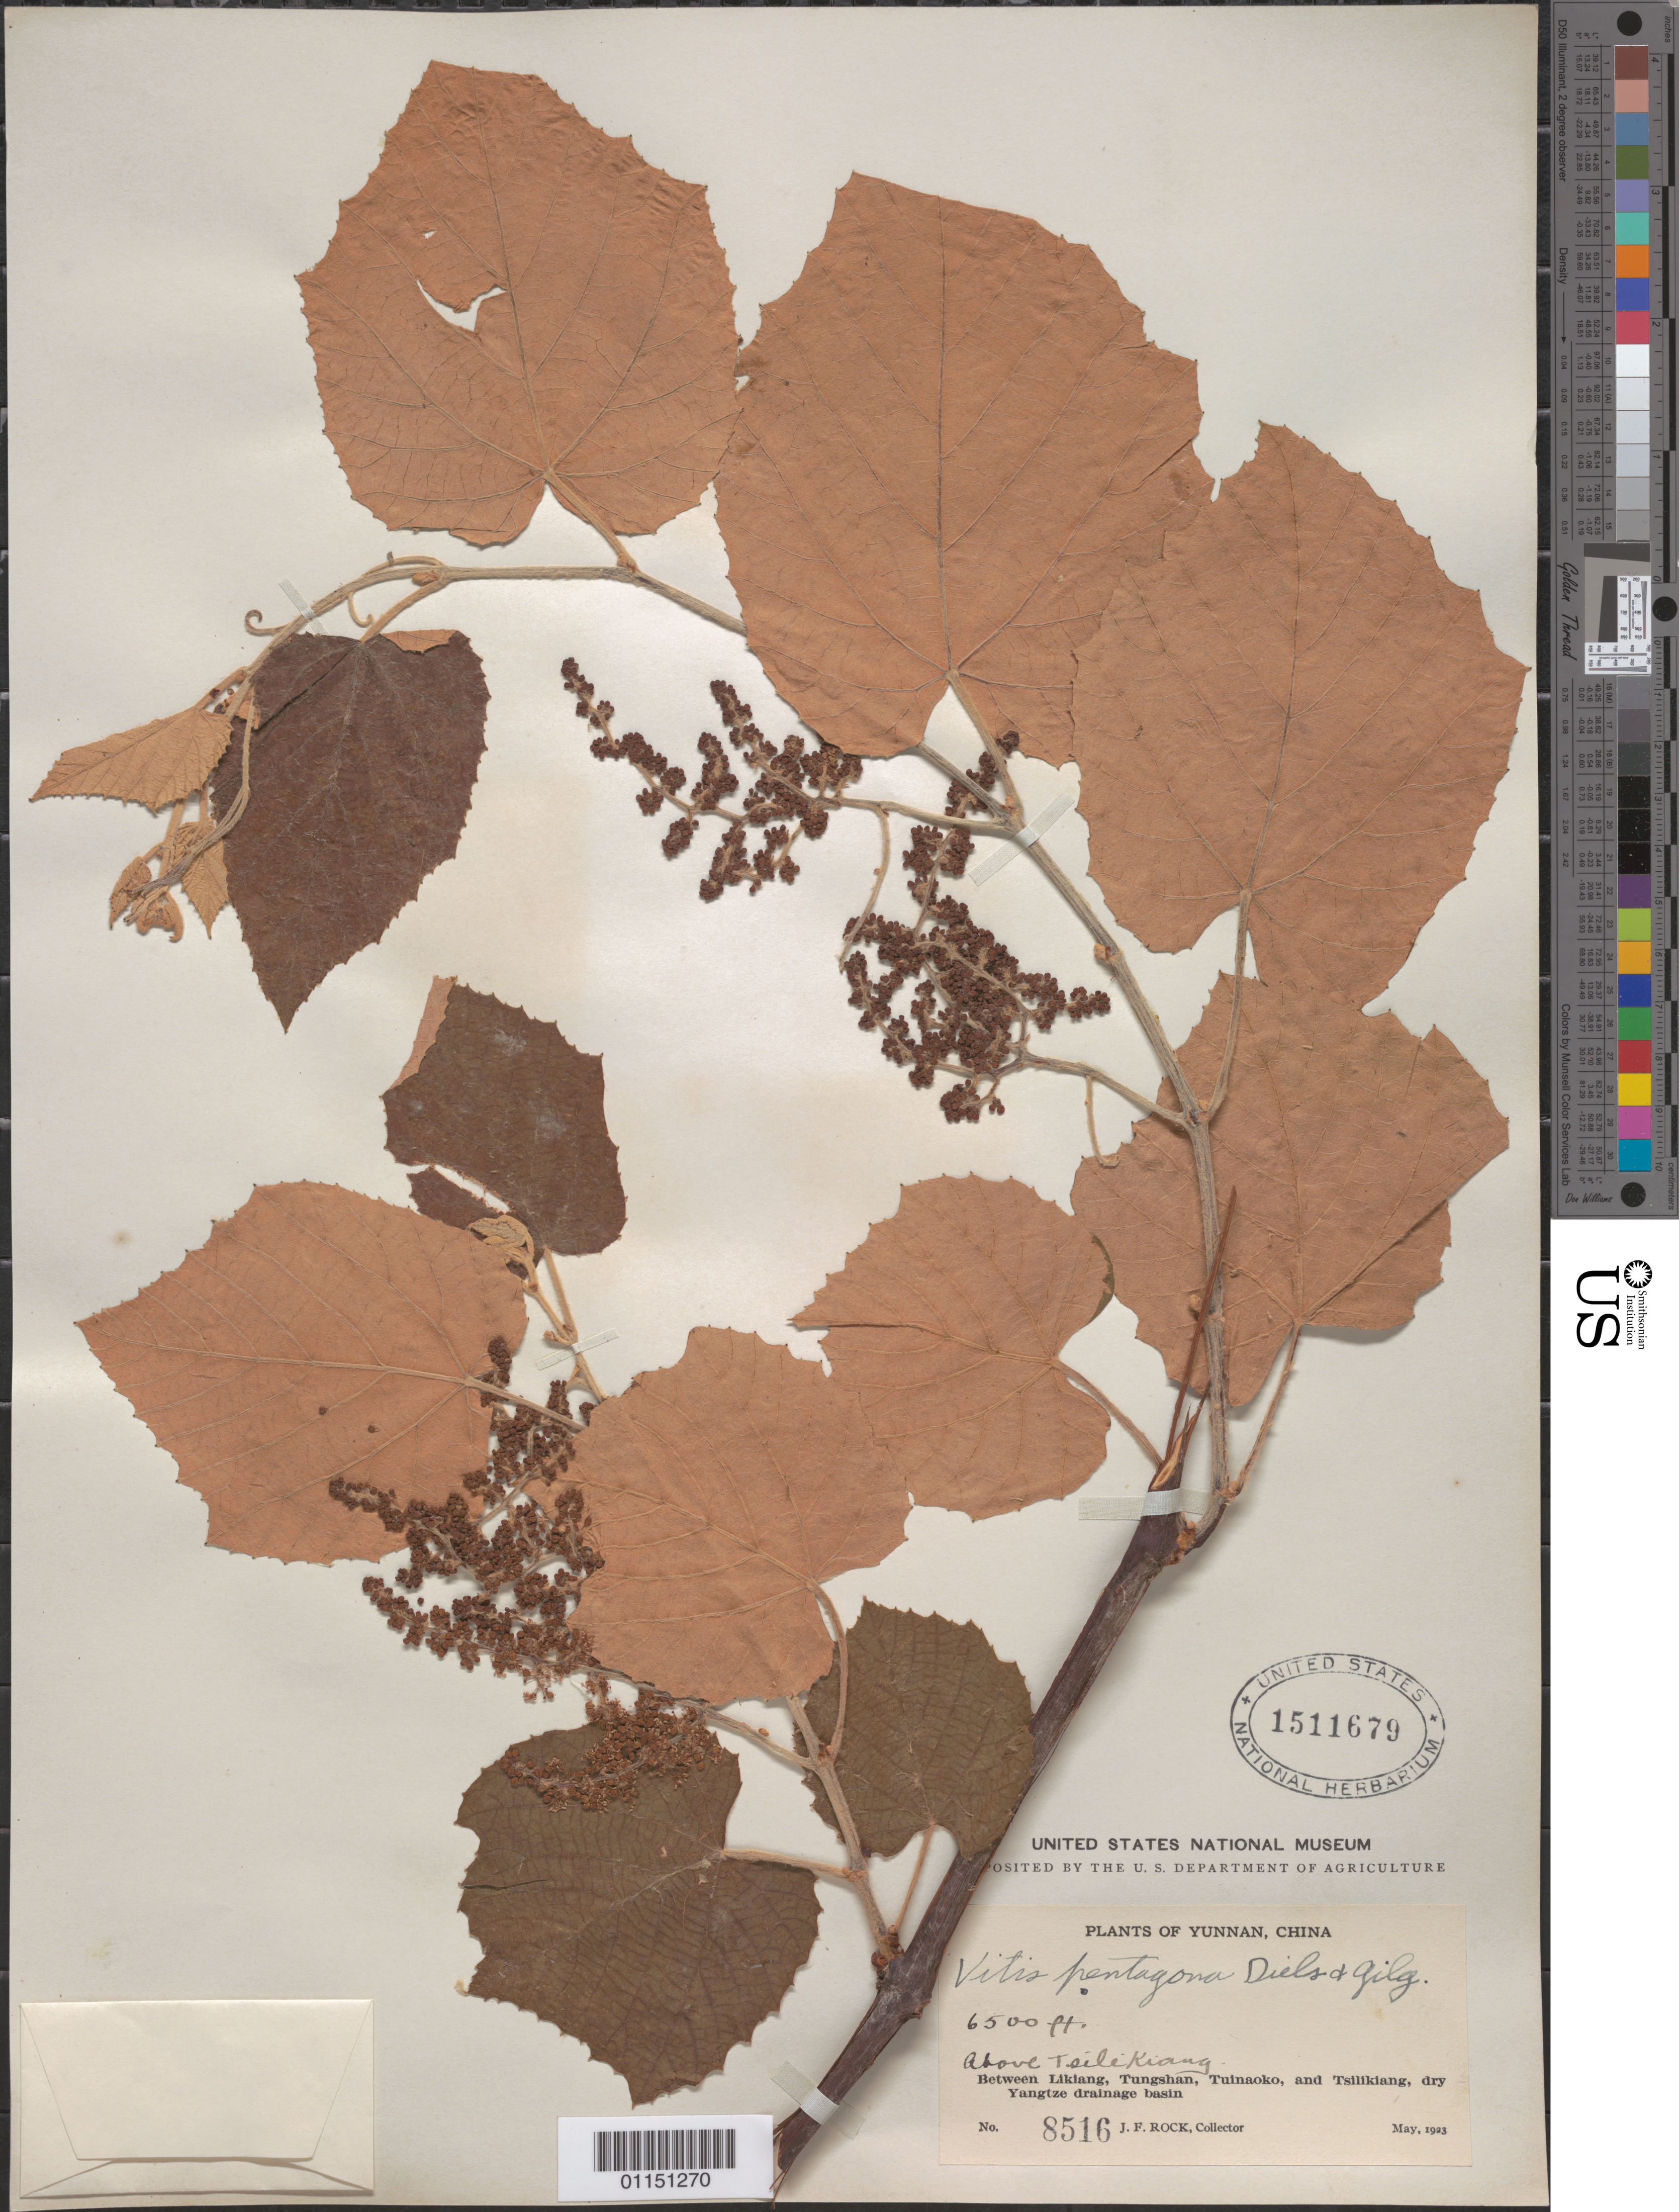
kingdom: Plantae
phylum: Tracheophyta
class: Magnoliopsida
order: Vitales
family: Vitaceae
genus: Vitis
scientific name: Vitis quinquangularis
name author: Rehder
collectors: J. F. Rock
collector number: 8516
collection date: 1923-05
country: China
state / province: Yunnan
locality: Between Likiang, Tungshan, Tuinaoko, and Tsilikiang.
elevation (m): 1981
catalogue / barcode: US 1511679